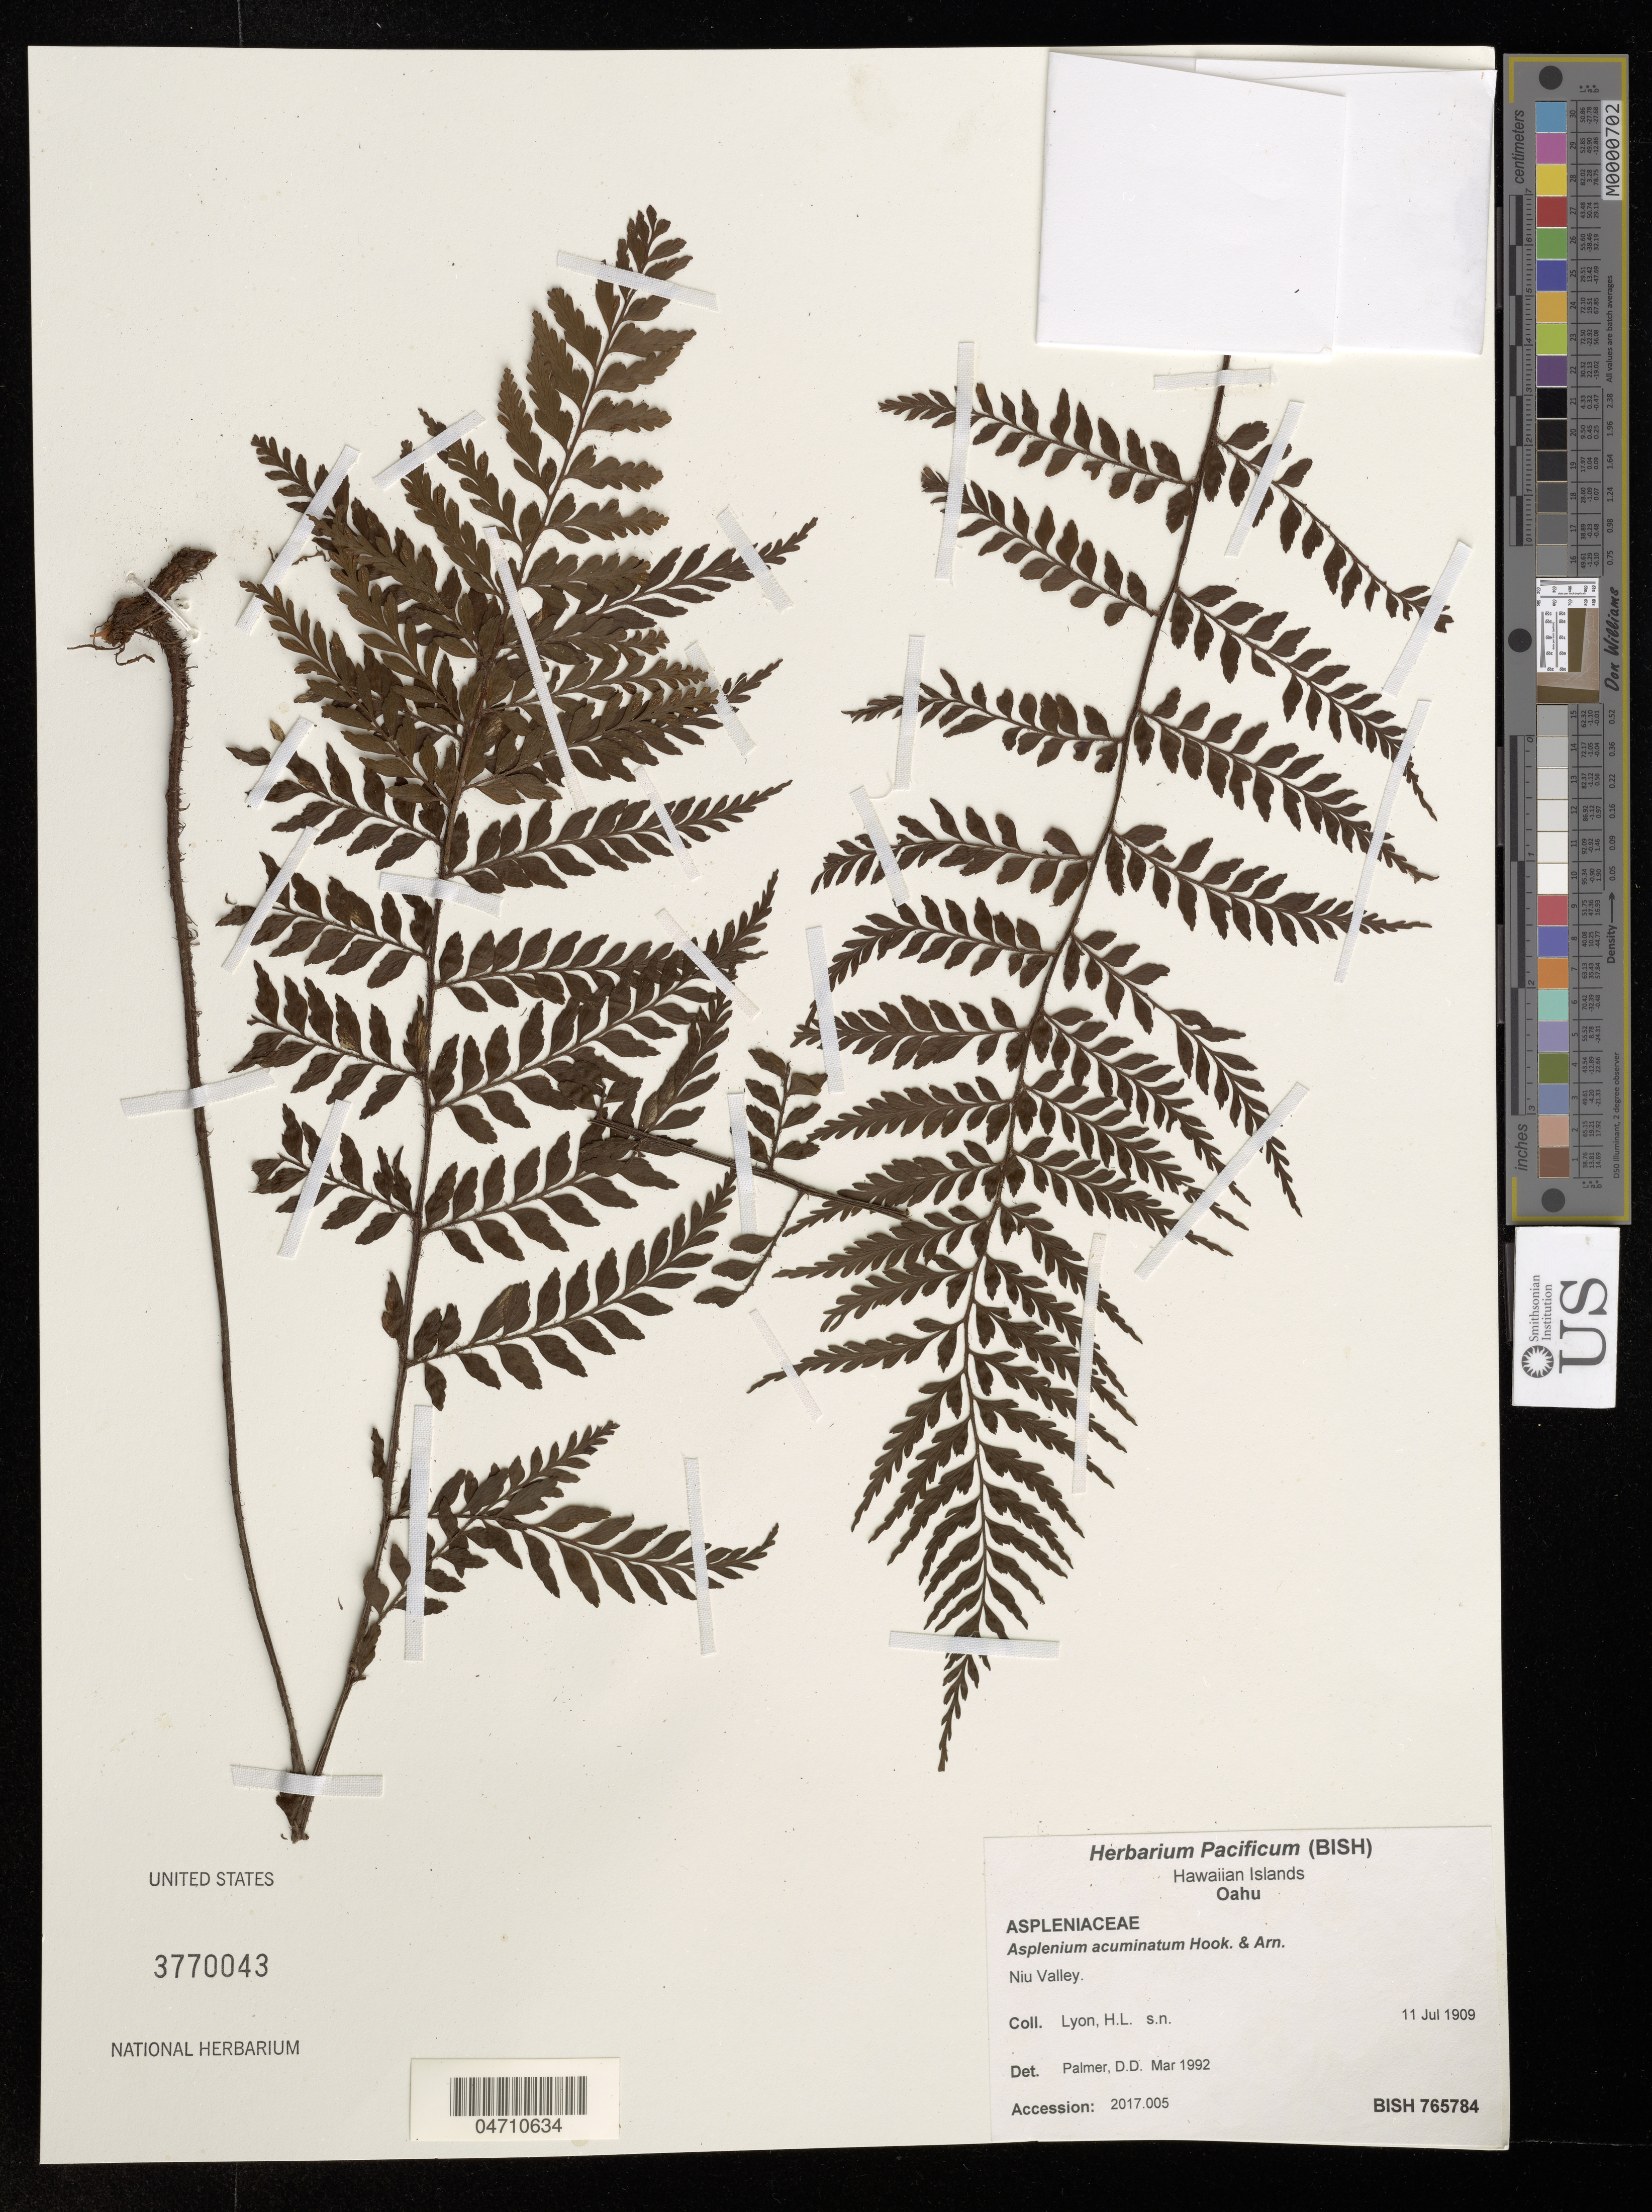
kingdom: Plantae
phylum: Tracheophyta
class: Polypodiopsida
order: Polypodiales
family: Aspleniaceae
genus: Asplenium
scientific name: Asplenium acuminatum Wall. ex Mett. nom. illeg.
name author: Wall. ex Mett.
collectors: H. Lyon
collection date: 1909-07-11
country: United States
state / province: Hawaii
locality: Hawaiian Islands. Oahu. Niu Valley.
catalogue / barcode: US 3770043